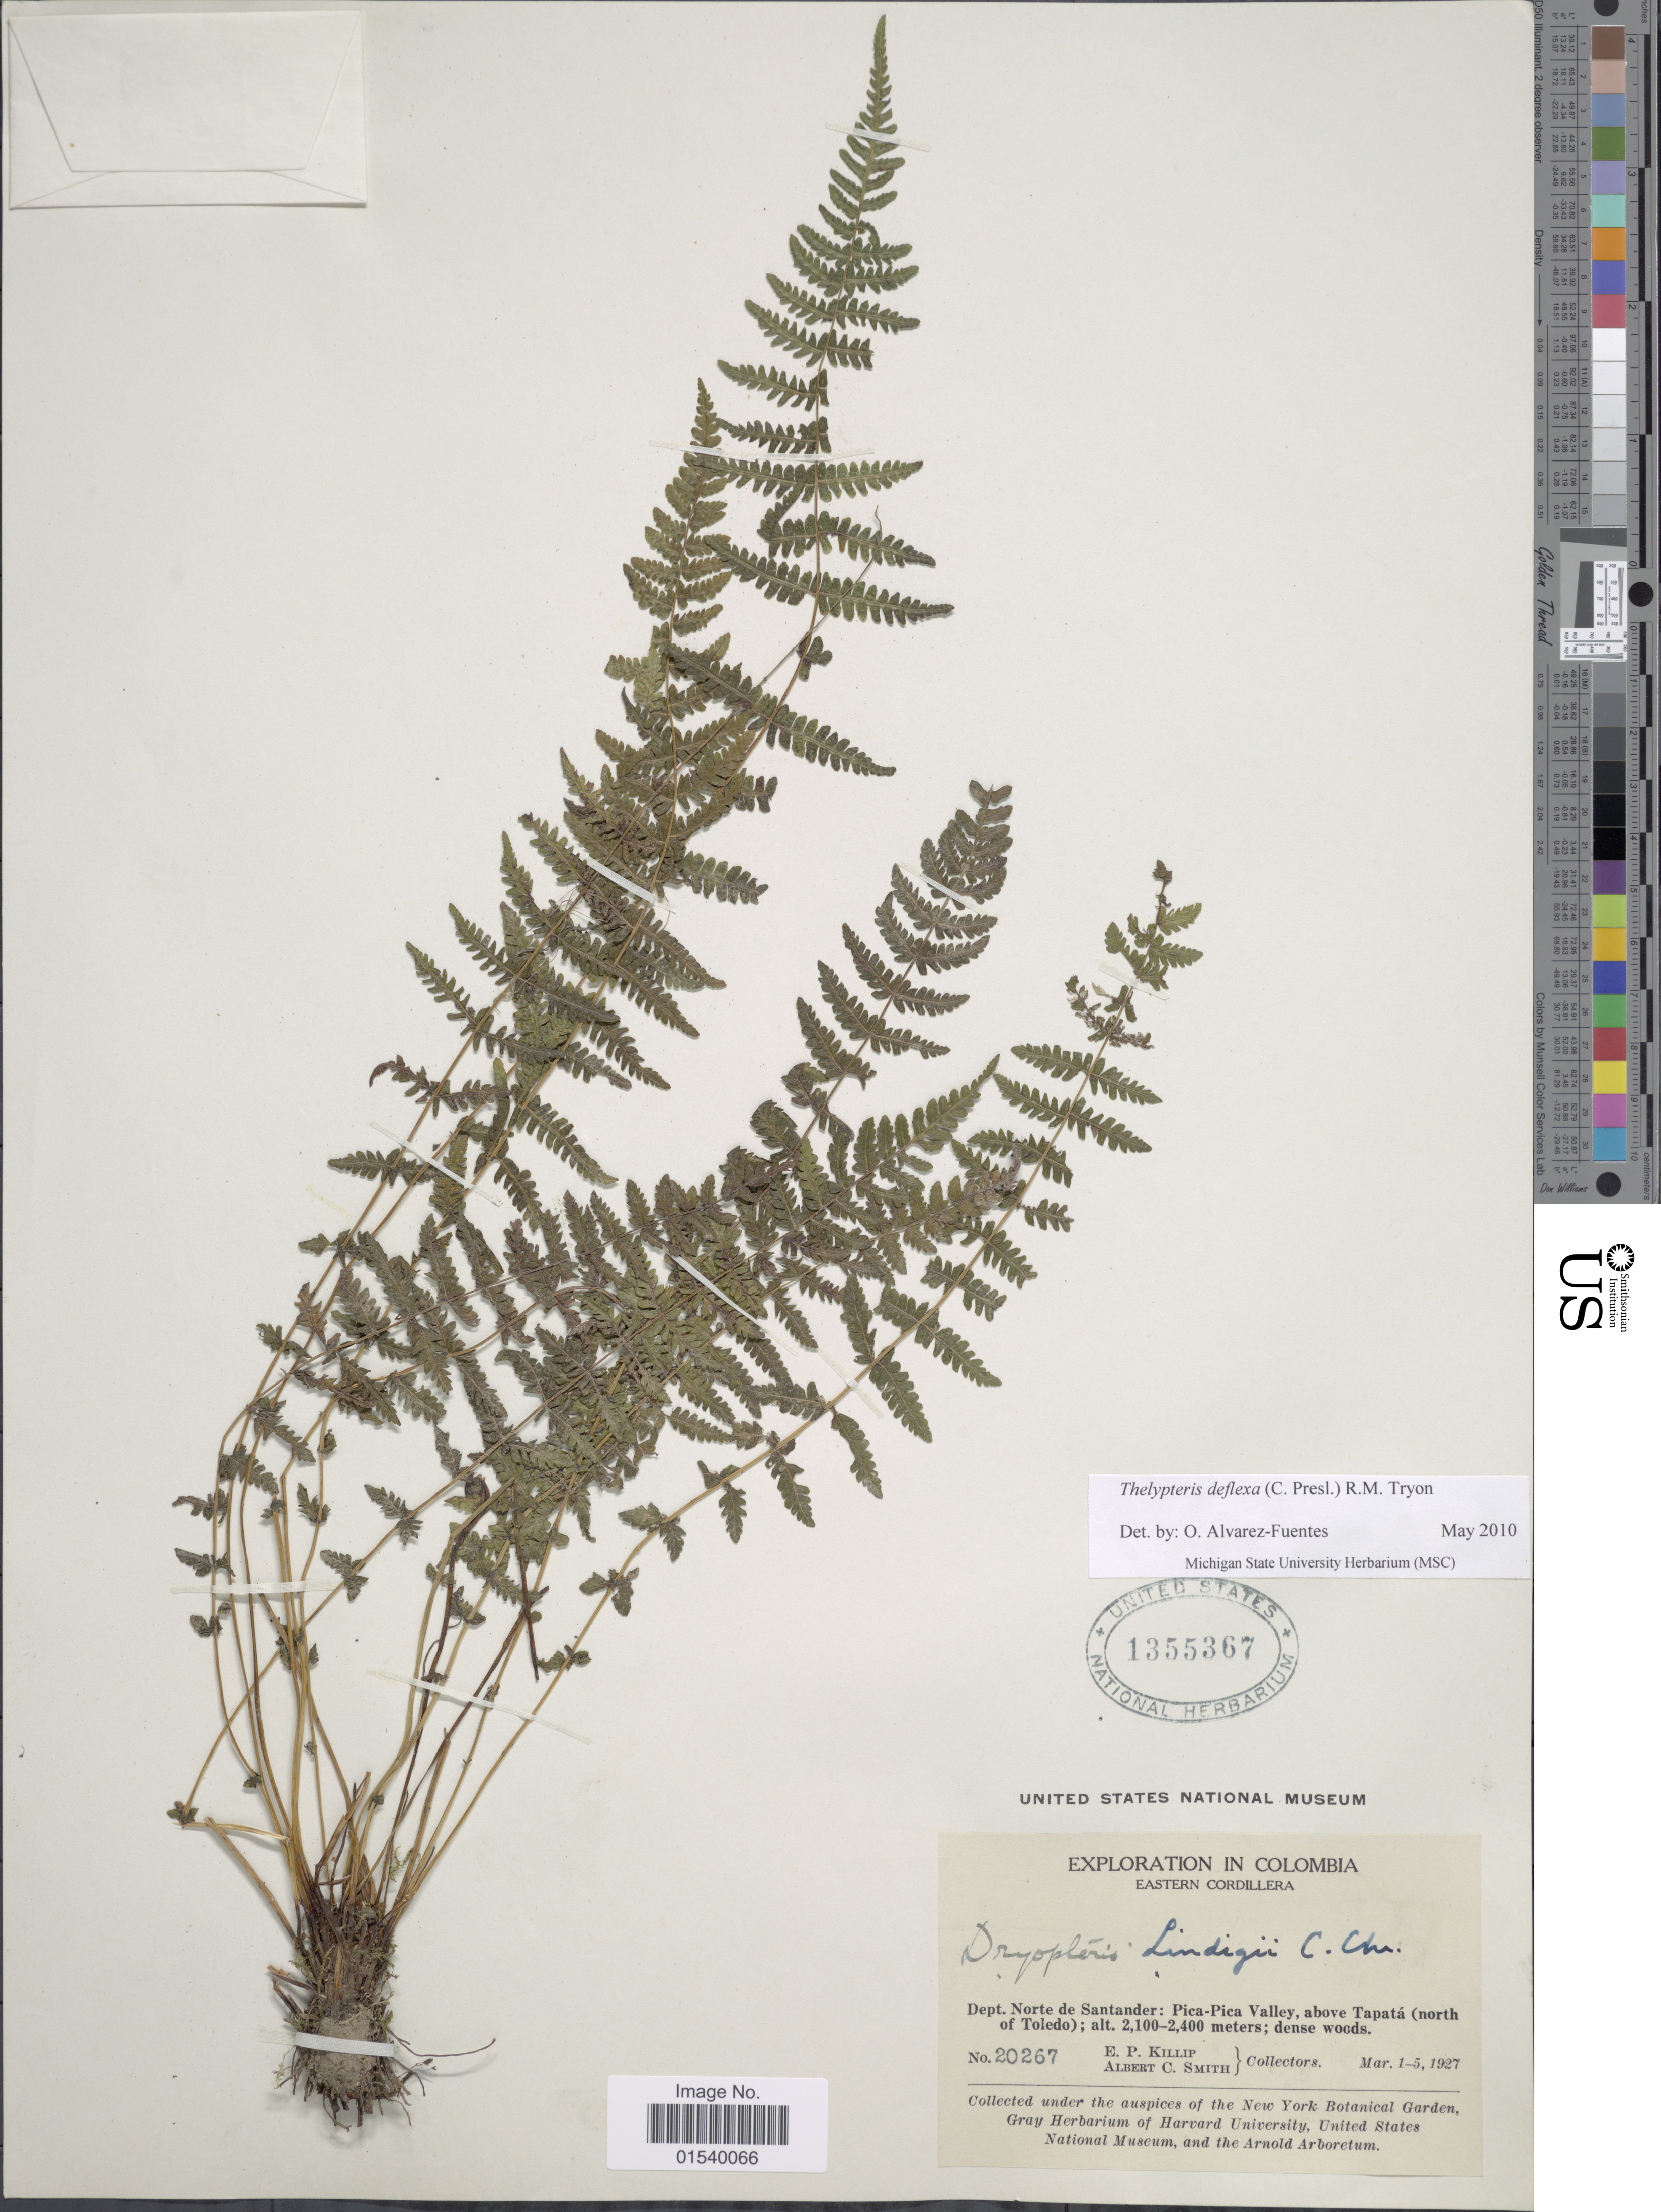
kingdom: Plantae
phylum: Tracheophyta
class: Polypodiopsida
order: Polypodiales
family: Thelypteridaceae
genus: Amauropelta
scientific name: Amauropelta deflexa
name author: (C. Presl) Á. Löve & D. Löve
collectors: E. P. Killip & A. C. Smith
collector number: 20267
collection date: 1927-03-01/1927-03-05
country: Colombia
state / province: Norte de Santander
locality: Eastern Cordillera, Dept Norte de Santander: Pica-Pica Valley,above Tapatá (north of Toledo)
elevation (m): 2100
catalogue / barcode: US 1355367